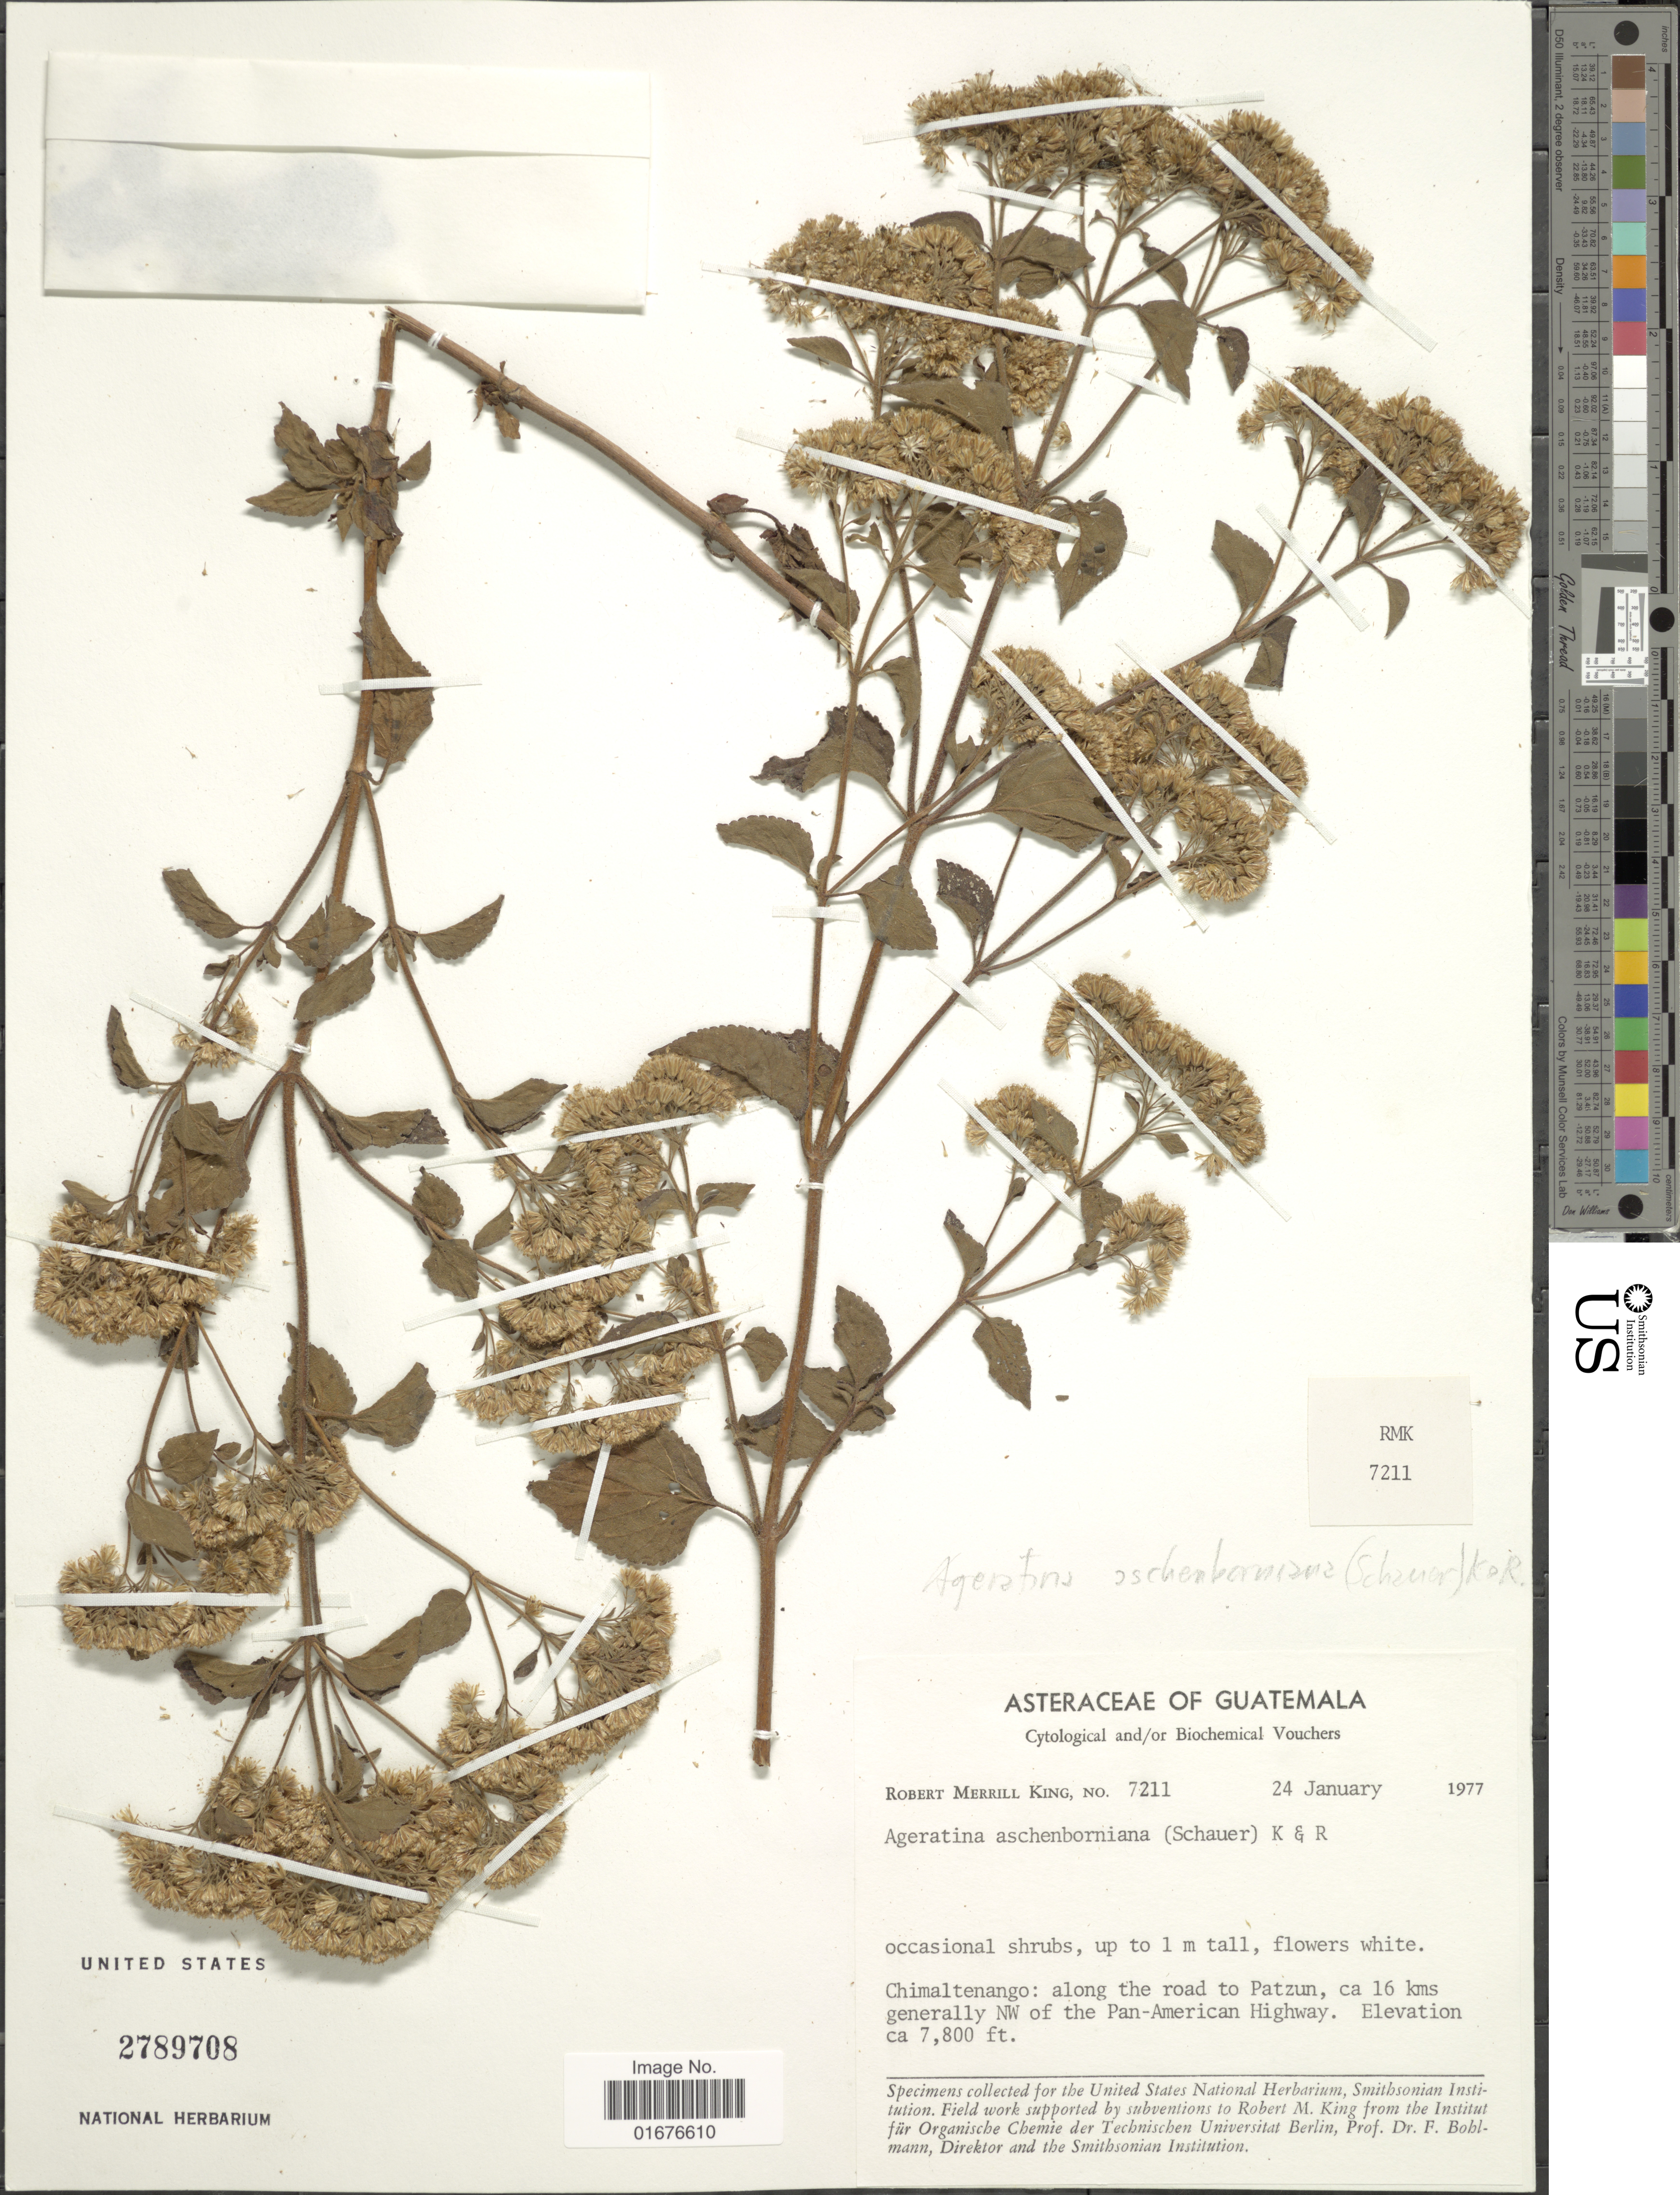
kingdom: Plantae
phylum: Tracheophyta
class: Magnoliopsida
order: Asterales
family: Asteraceae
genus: Ageratina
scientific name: Ageratina pichinchensis var. bustamenta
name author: (DC.) R.M. King & H. Rob.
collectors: R. M. King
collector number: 7211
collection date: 1977-01-24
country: Guatemala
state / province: Chimaltenango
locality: Along the road to Patzun, ca 16 kms generally NW of the Pan-American Highway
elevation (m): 2377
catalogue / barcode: US 2789708